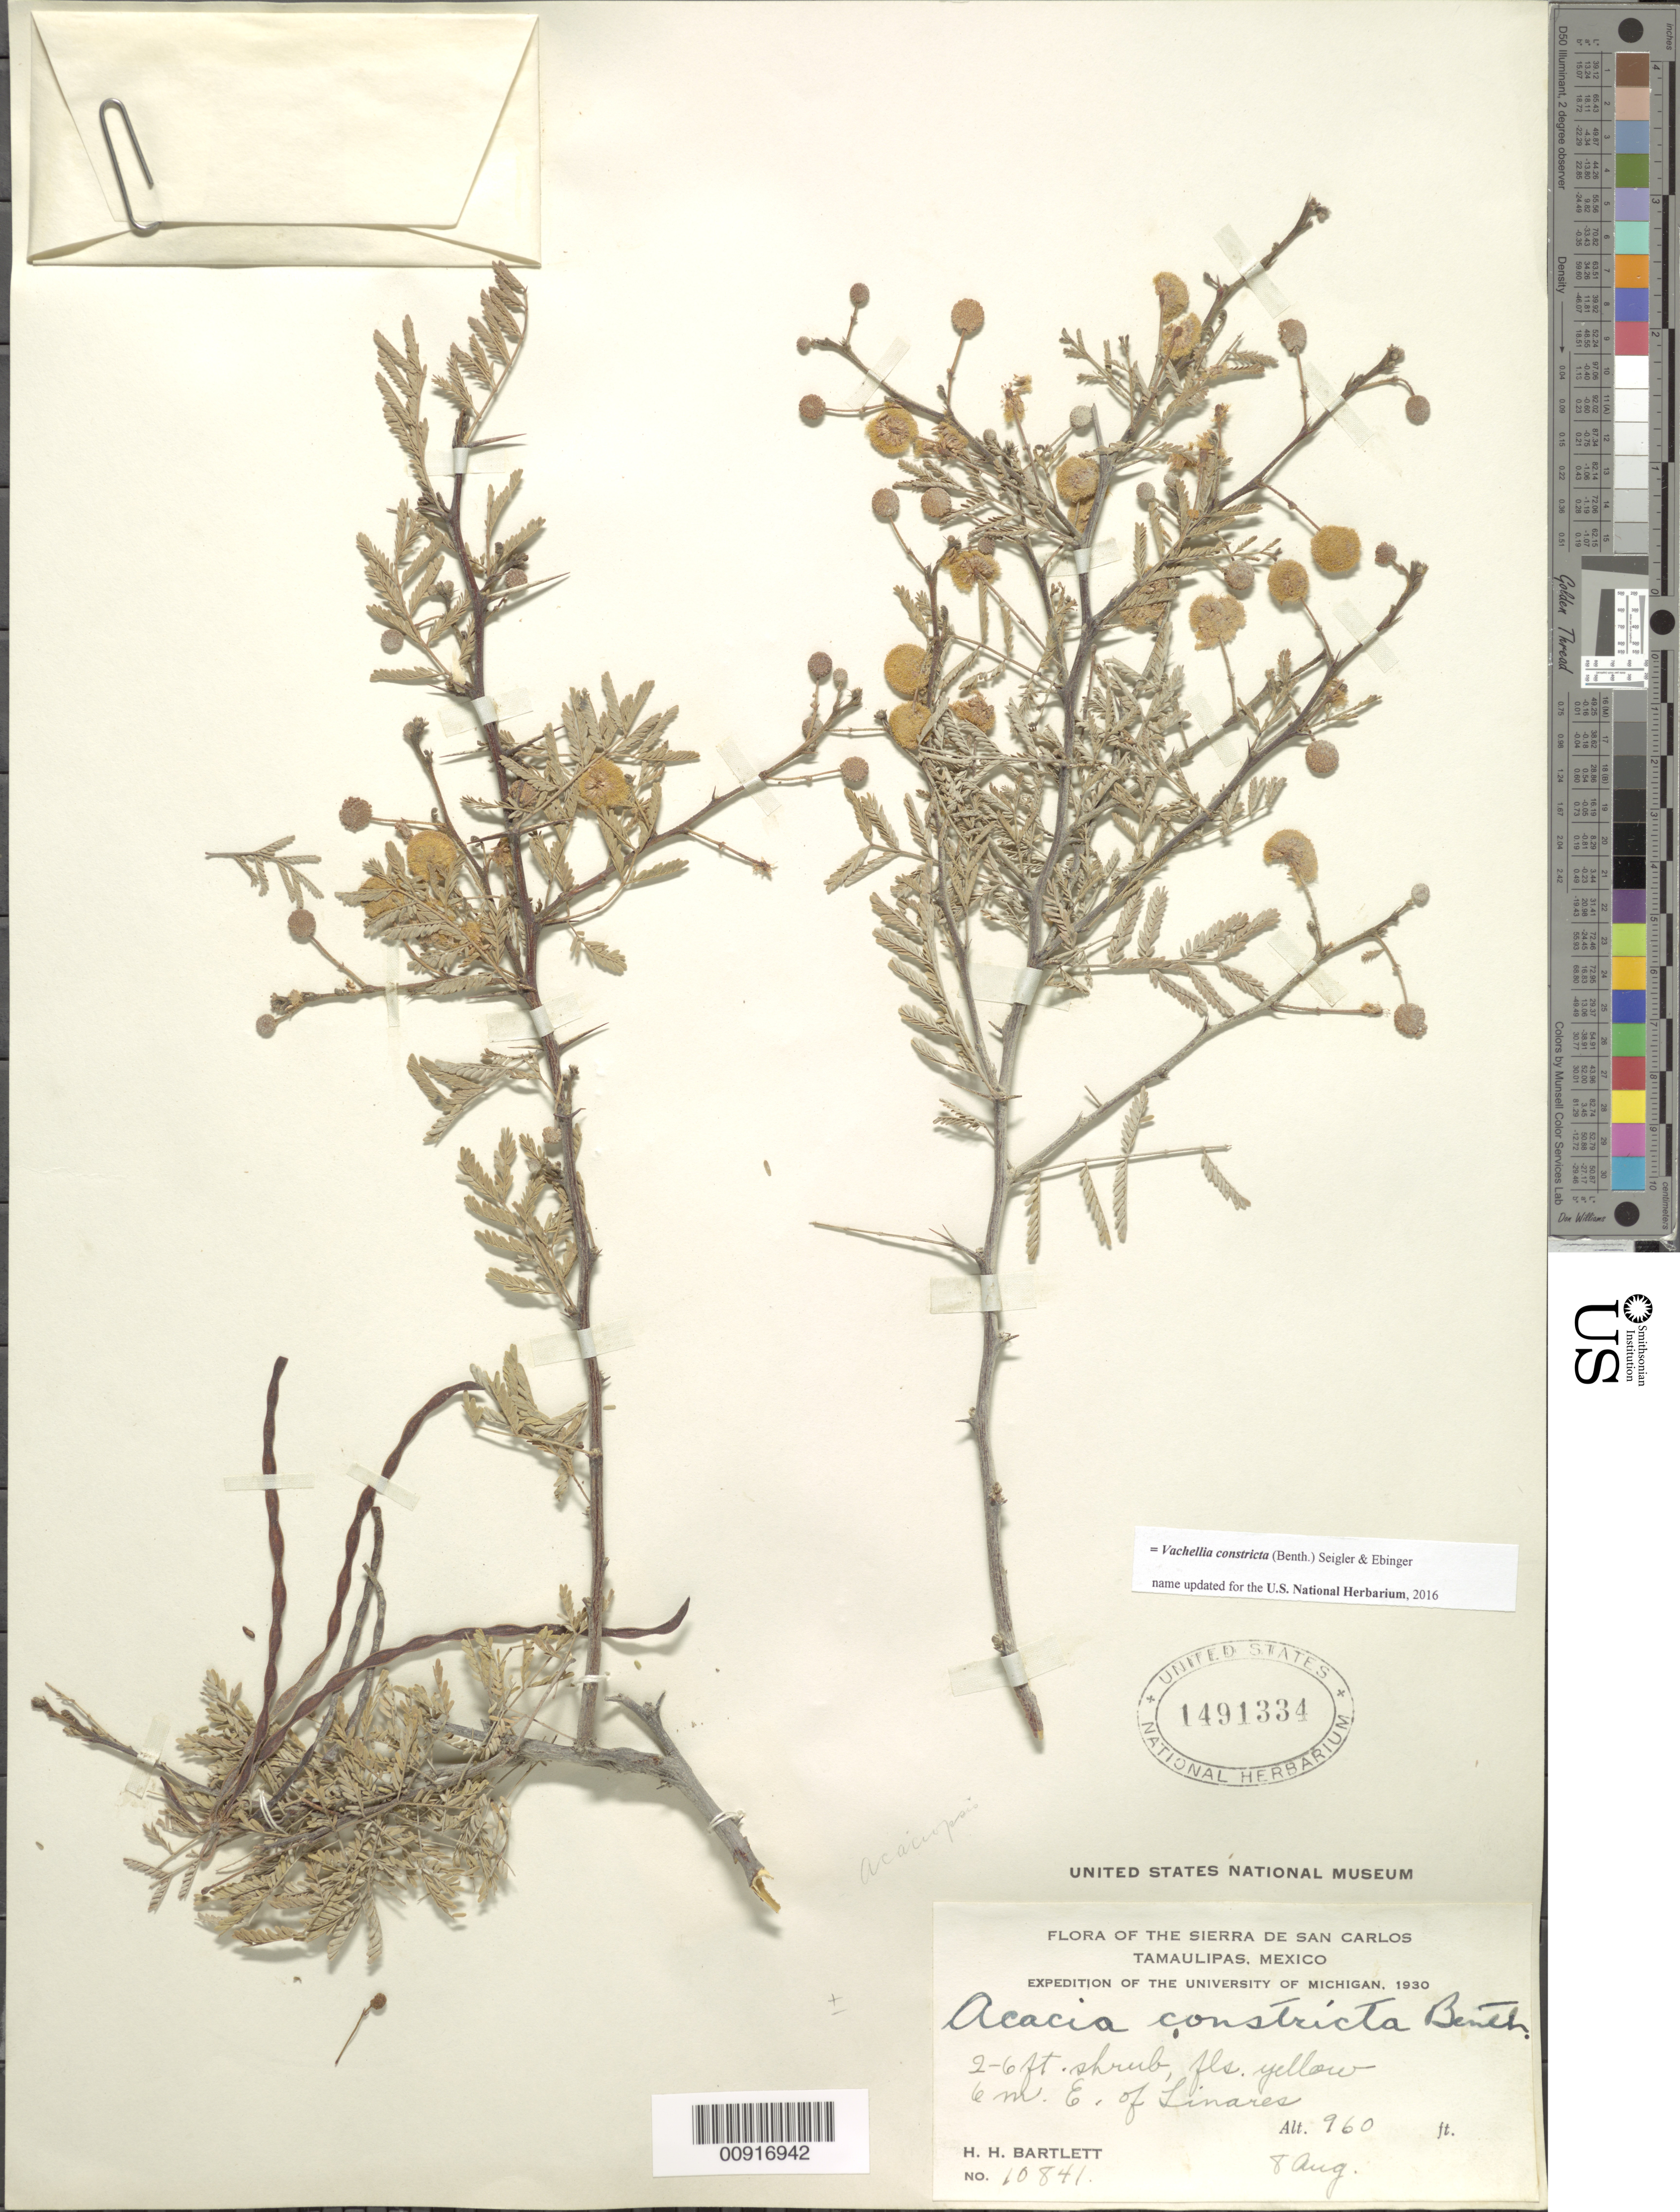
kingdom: Plantae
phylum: Tracheophyta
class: Magnoliopsida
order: Fabales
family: Fabaceae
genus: Vachellia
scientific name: Vachellia constricta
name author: (Benth.) Seigler & Ebinger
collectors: H. H. Bartlett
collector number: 10841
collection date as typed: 08 Aug 1930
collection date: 1930-08-08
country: Mexico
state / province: Tamaulipas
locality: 6 mi. E of Linares, Tamaulipas.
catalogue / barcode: US 1491334